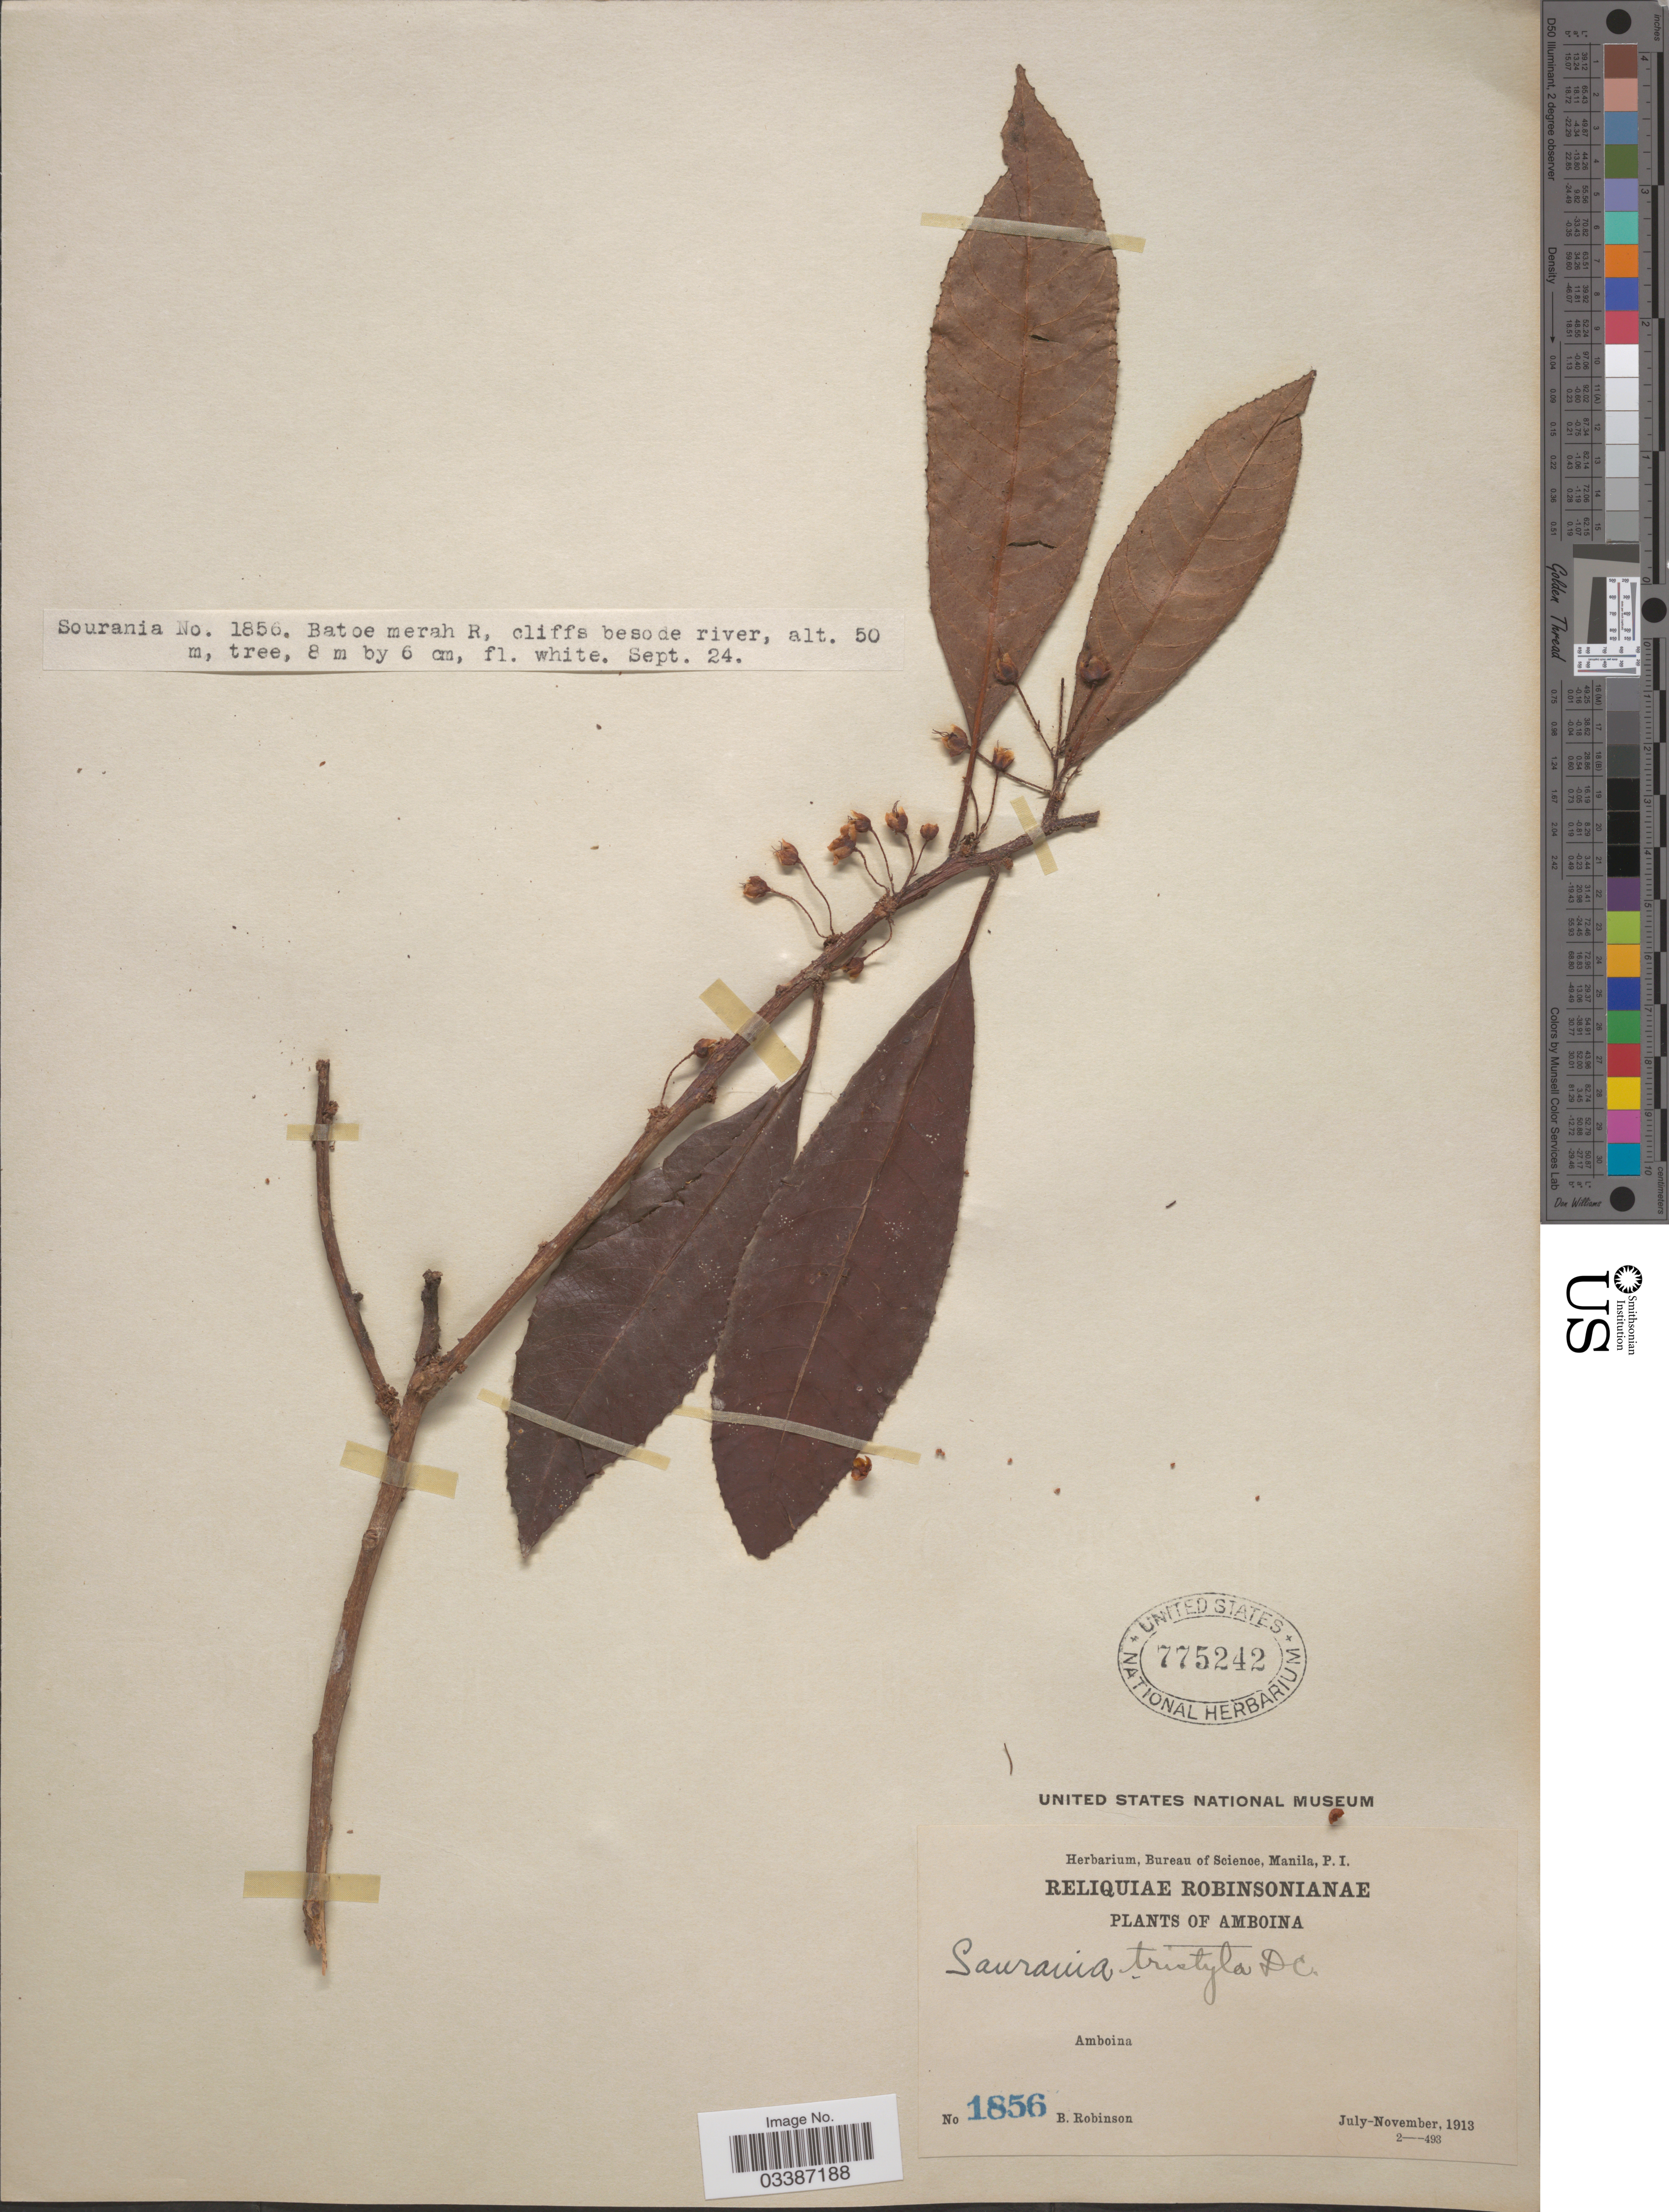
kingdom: Plantae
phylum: Tracheophyta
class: Magnoliopsida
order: Ericales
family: Actinidiaceae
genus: Saurauia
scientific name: Saurauia tristyla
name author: DC.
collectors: B. Robinson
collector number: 1856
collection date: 1913-09-24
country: Indonesia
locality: Amboina. Batoe merah R, cliffs beso de river.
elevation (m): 50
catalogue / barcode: US 775242